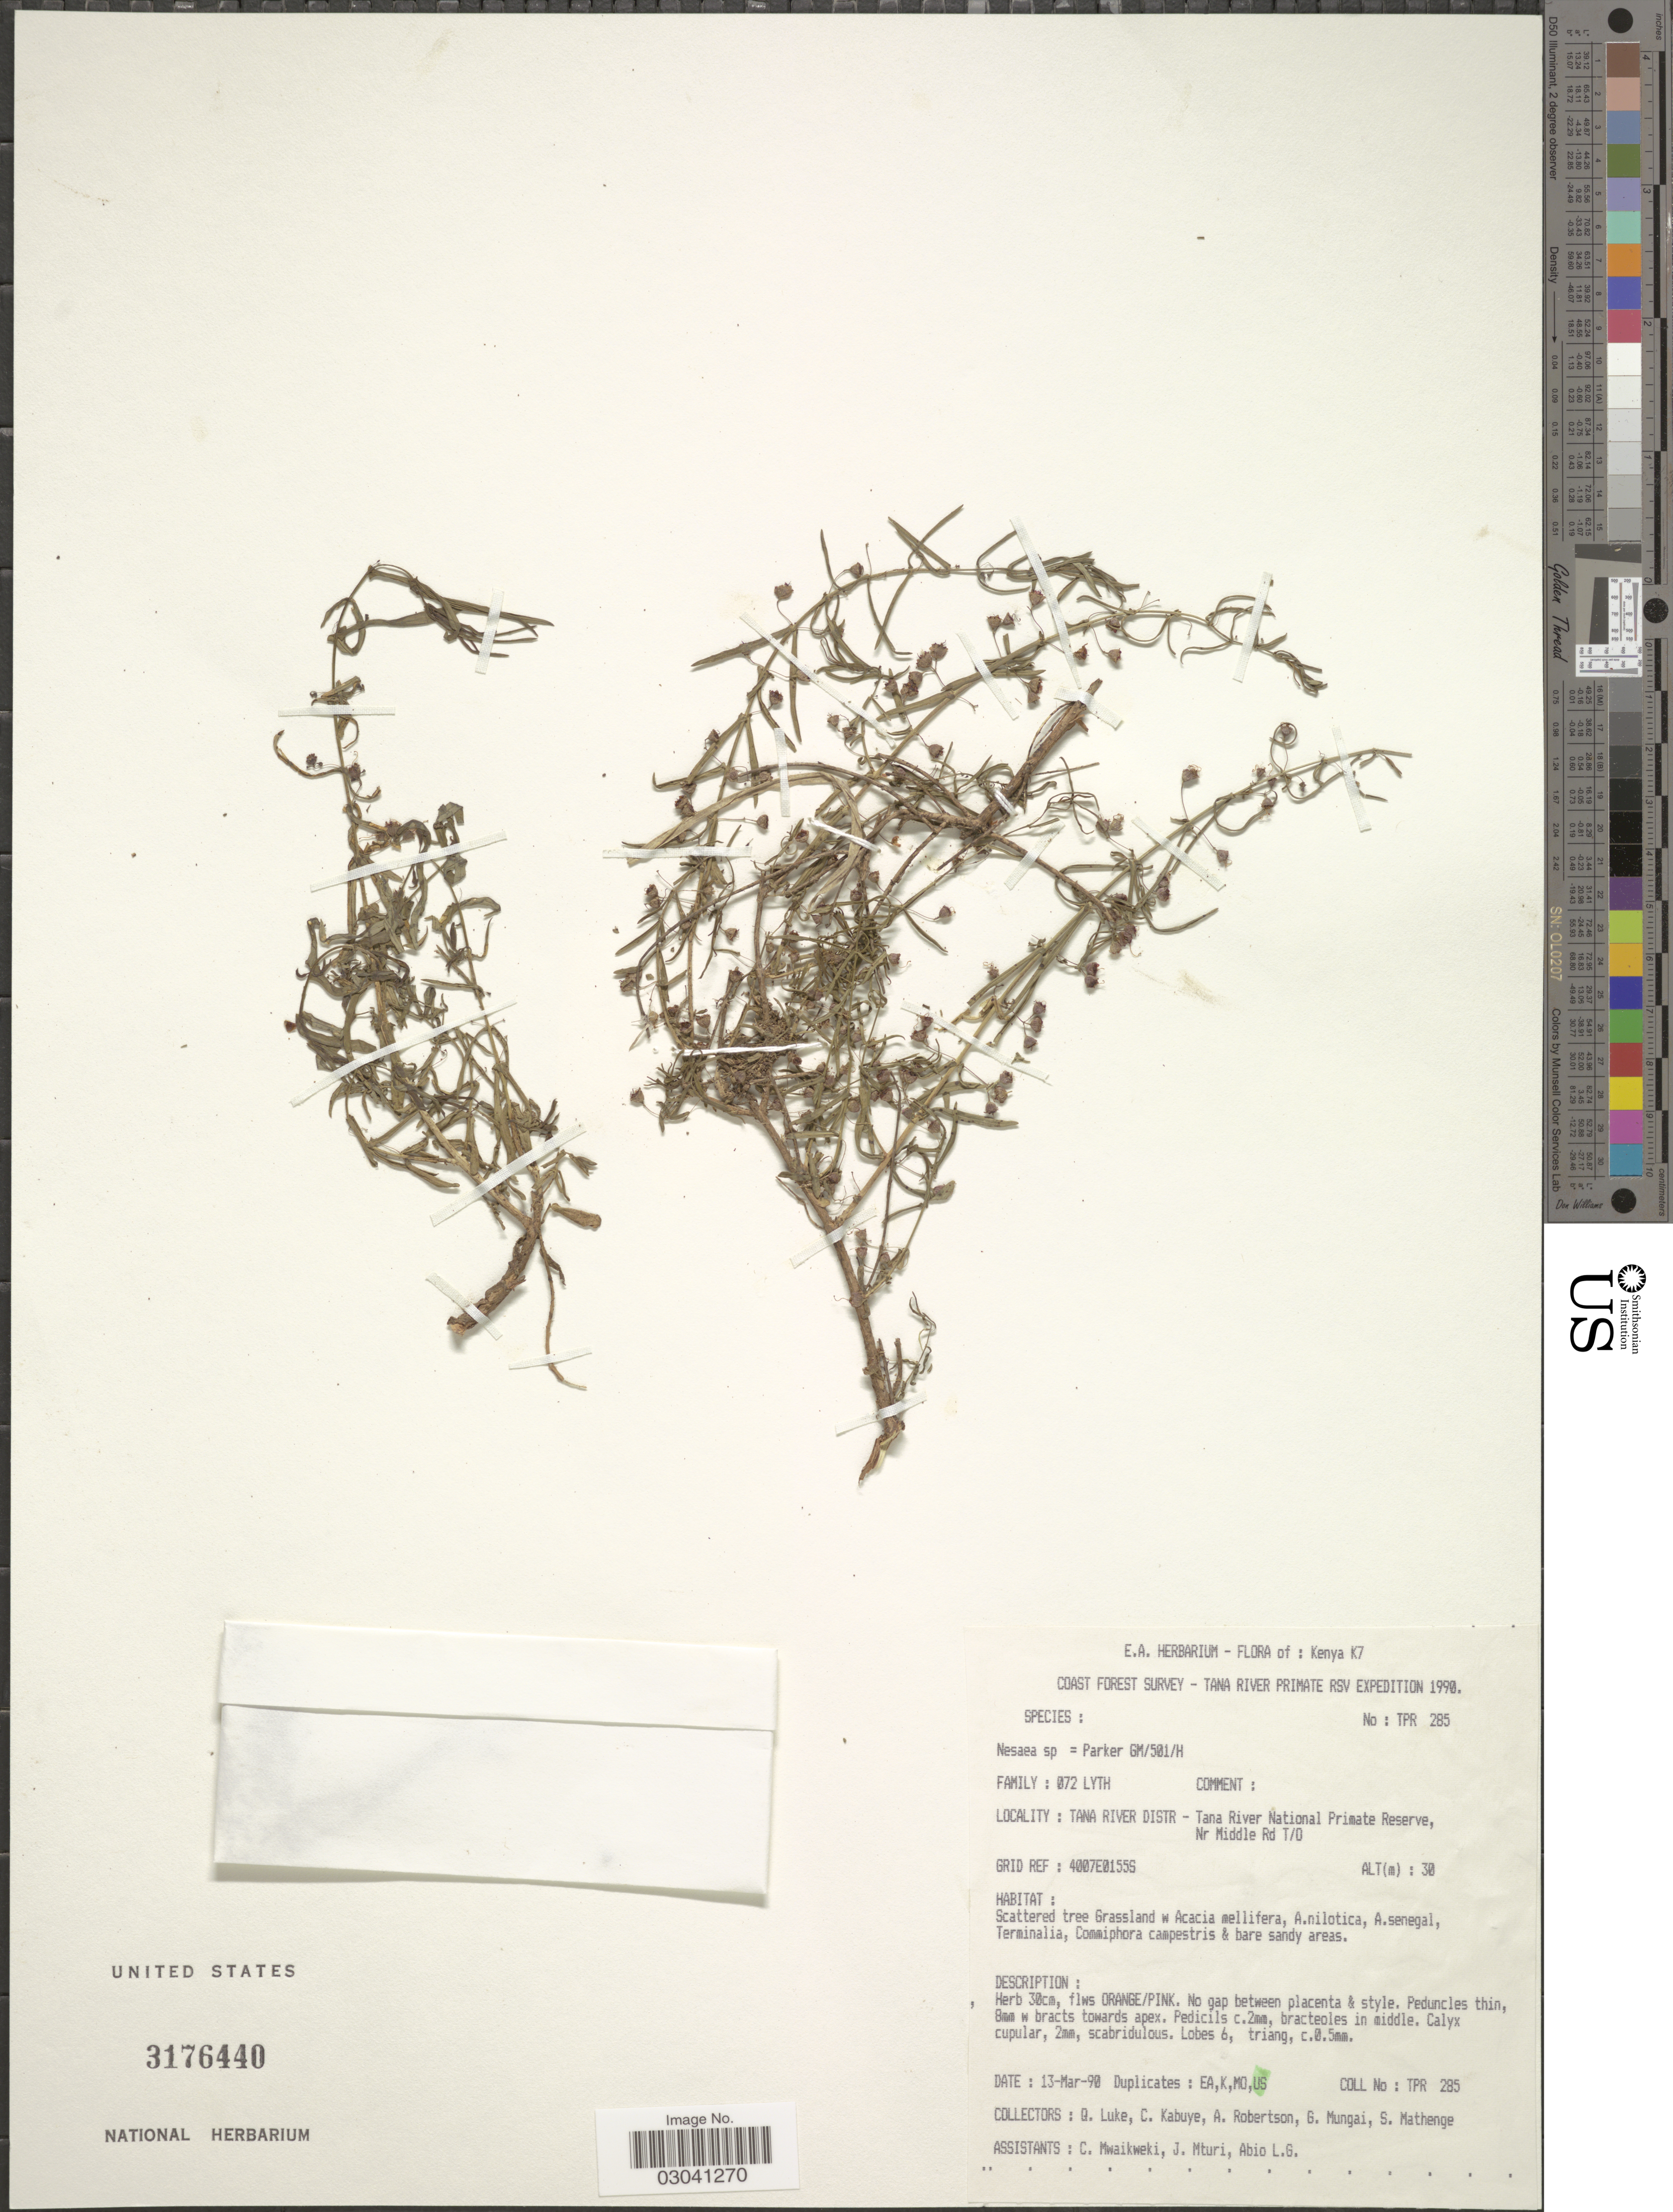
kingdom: Plantae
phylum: Tracheophyta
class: Magnoliopsida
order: Myrtales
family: Lythraceae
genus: Ammannia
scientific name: Ammannia parkeri var. parkeri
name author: (Verdc.) S.A. Graham & Gandhi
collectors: Q. Luke, C. Kabuye, A. Robertson, G. Mungai & et al.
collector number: TPR285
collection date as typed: Transcribed d/m/y: 13/3/90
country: Kenya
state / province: Tana River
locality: K7, Tana River Distr - Tana River National Primate Reserve, Nr Middle Rd T/0.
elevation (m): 30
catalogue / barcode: US 3176440